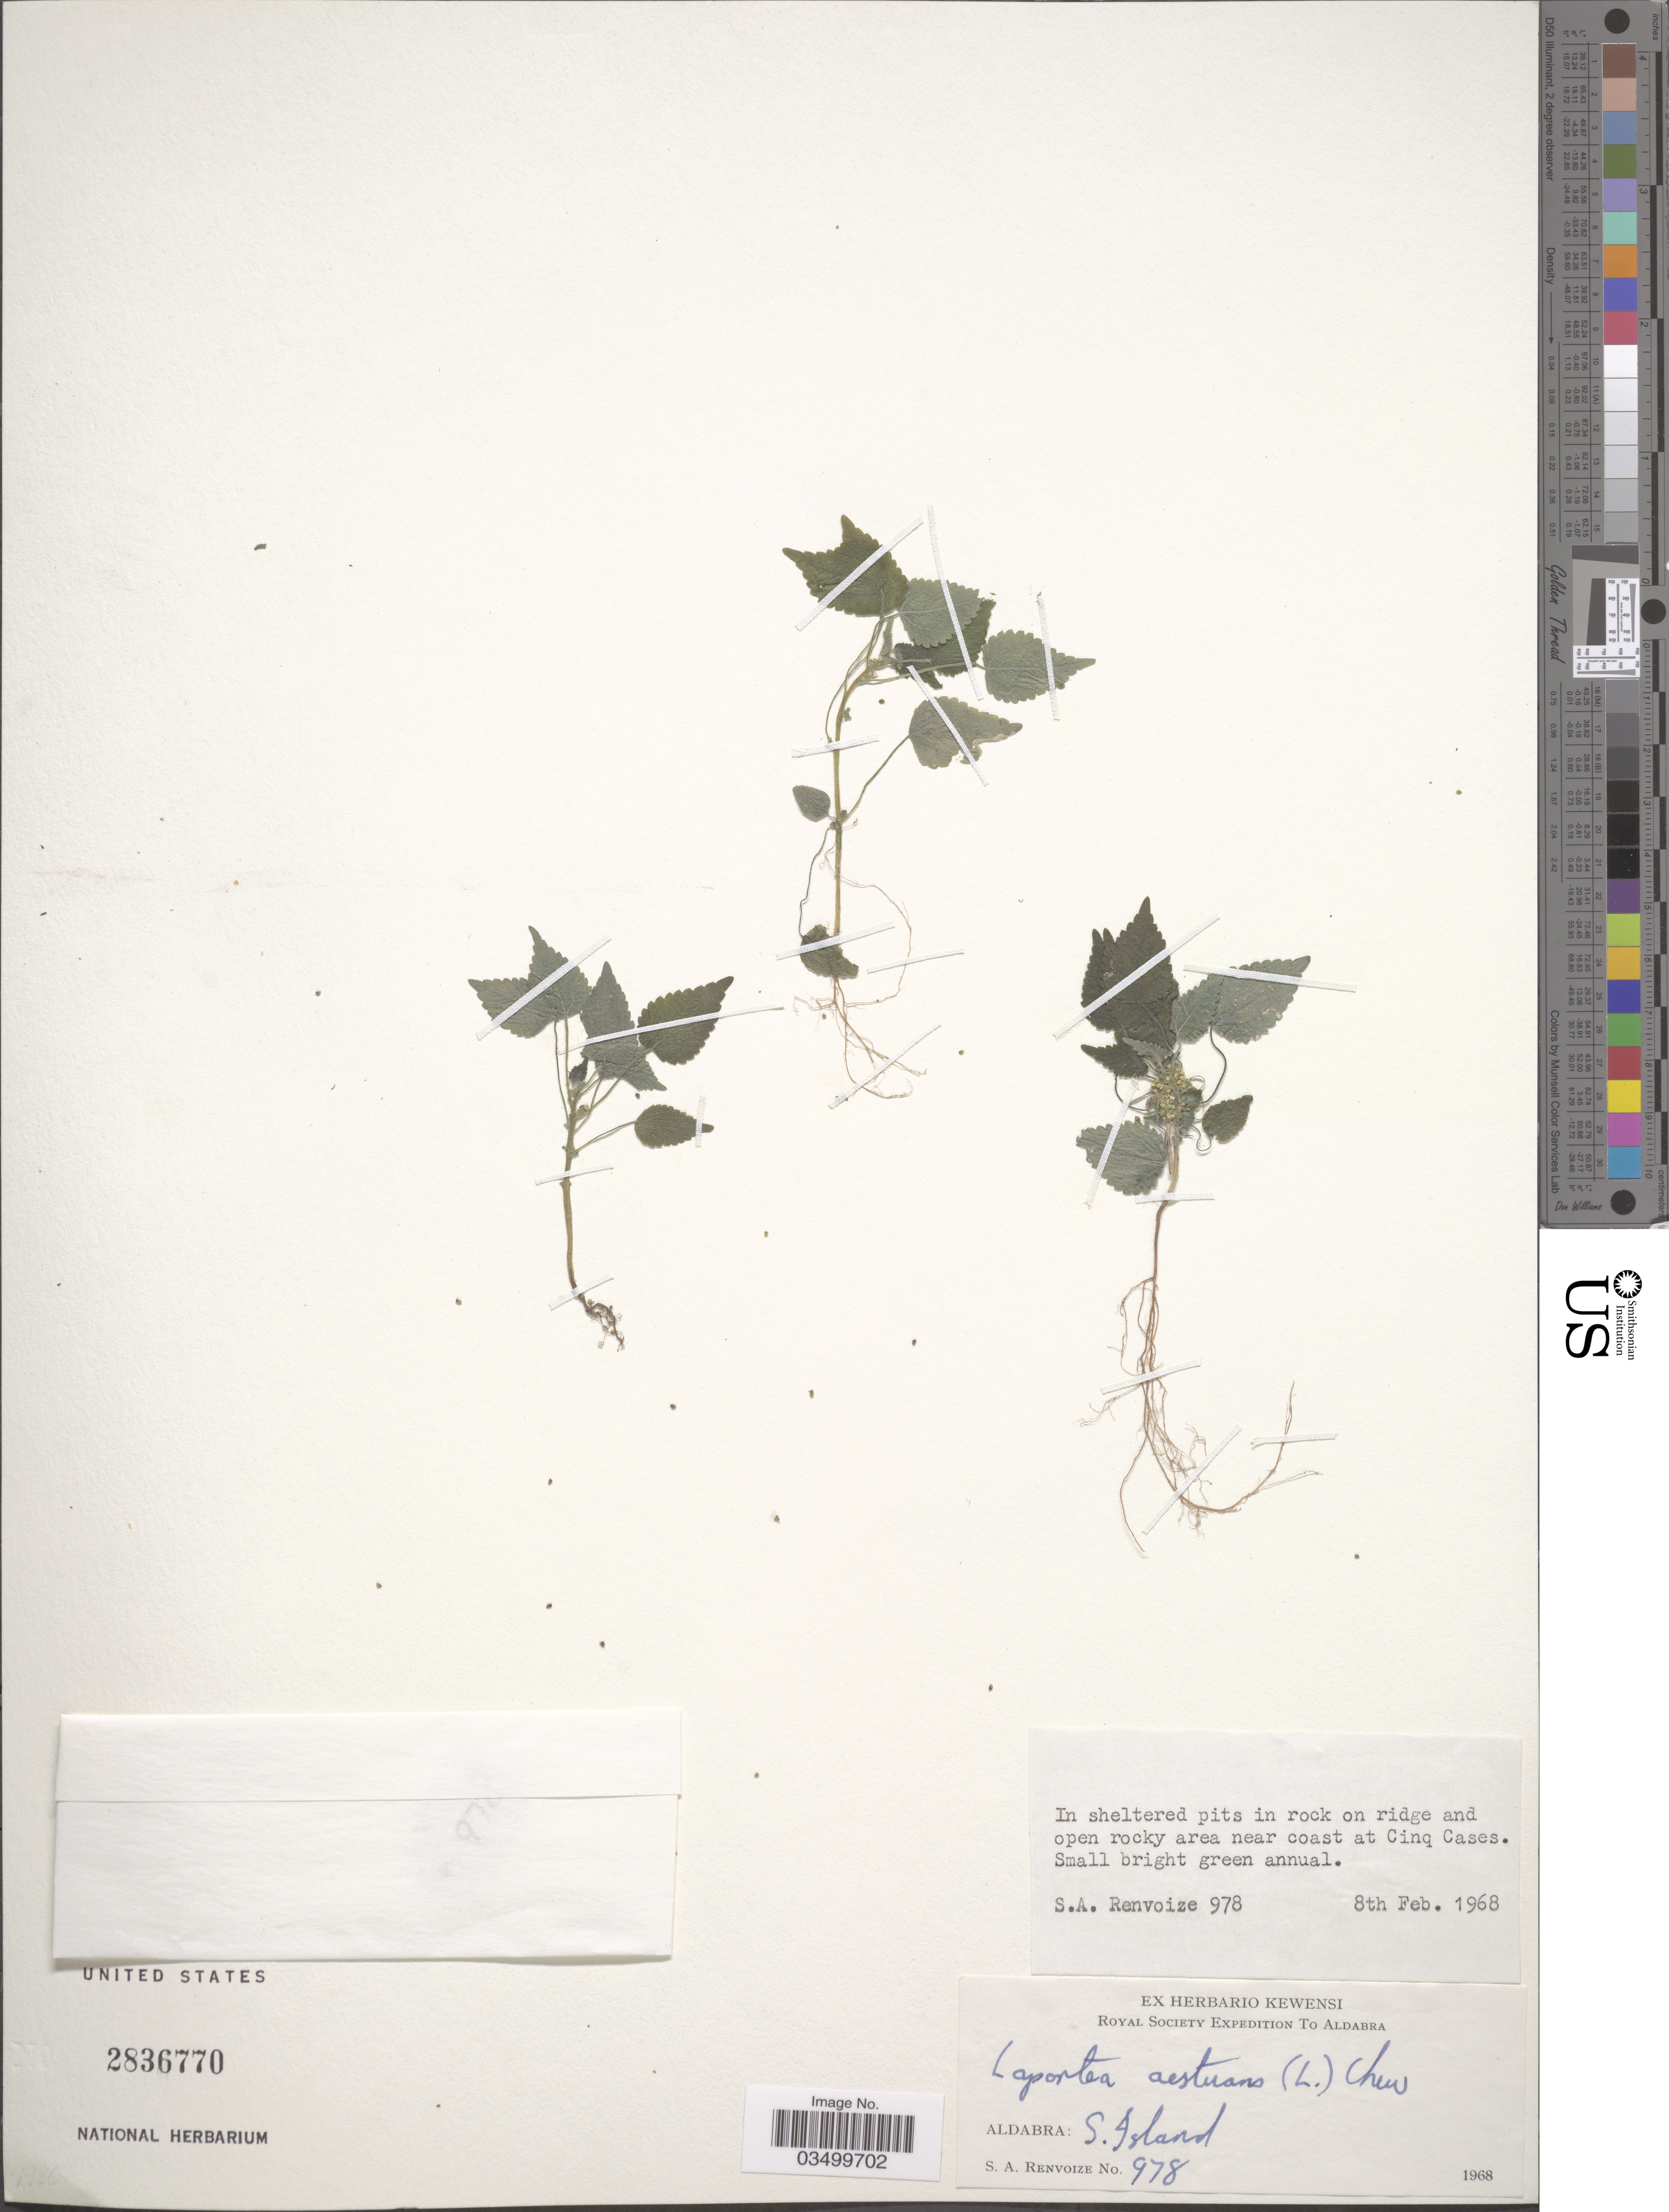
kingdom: Plantae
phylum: Tracheophyta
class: Magnoliopsida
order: Rosales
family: Urticaceae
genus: Laportea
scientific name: Laportea aestuans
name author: (L.) Chew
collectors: S. A. Renvoize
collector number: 978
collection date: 1968-02-08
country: Seychelles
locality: Open rocky area near coast at Cinq Cases. Aldabra: S. Island.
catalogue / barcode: US 2836770